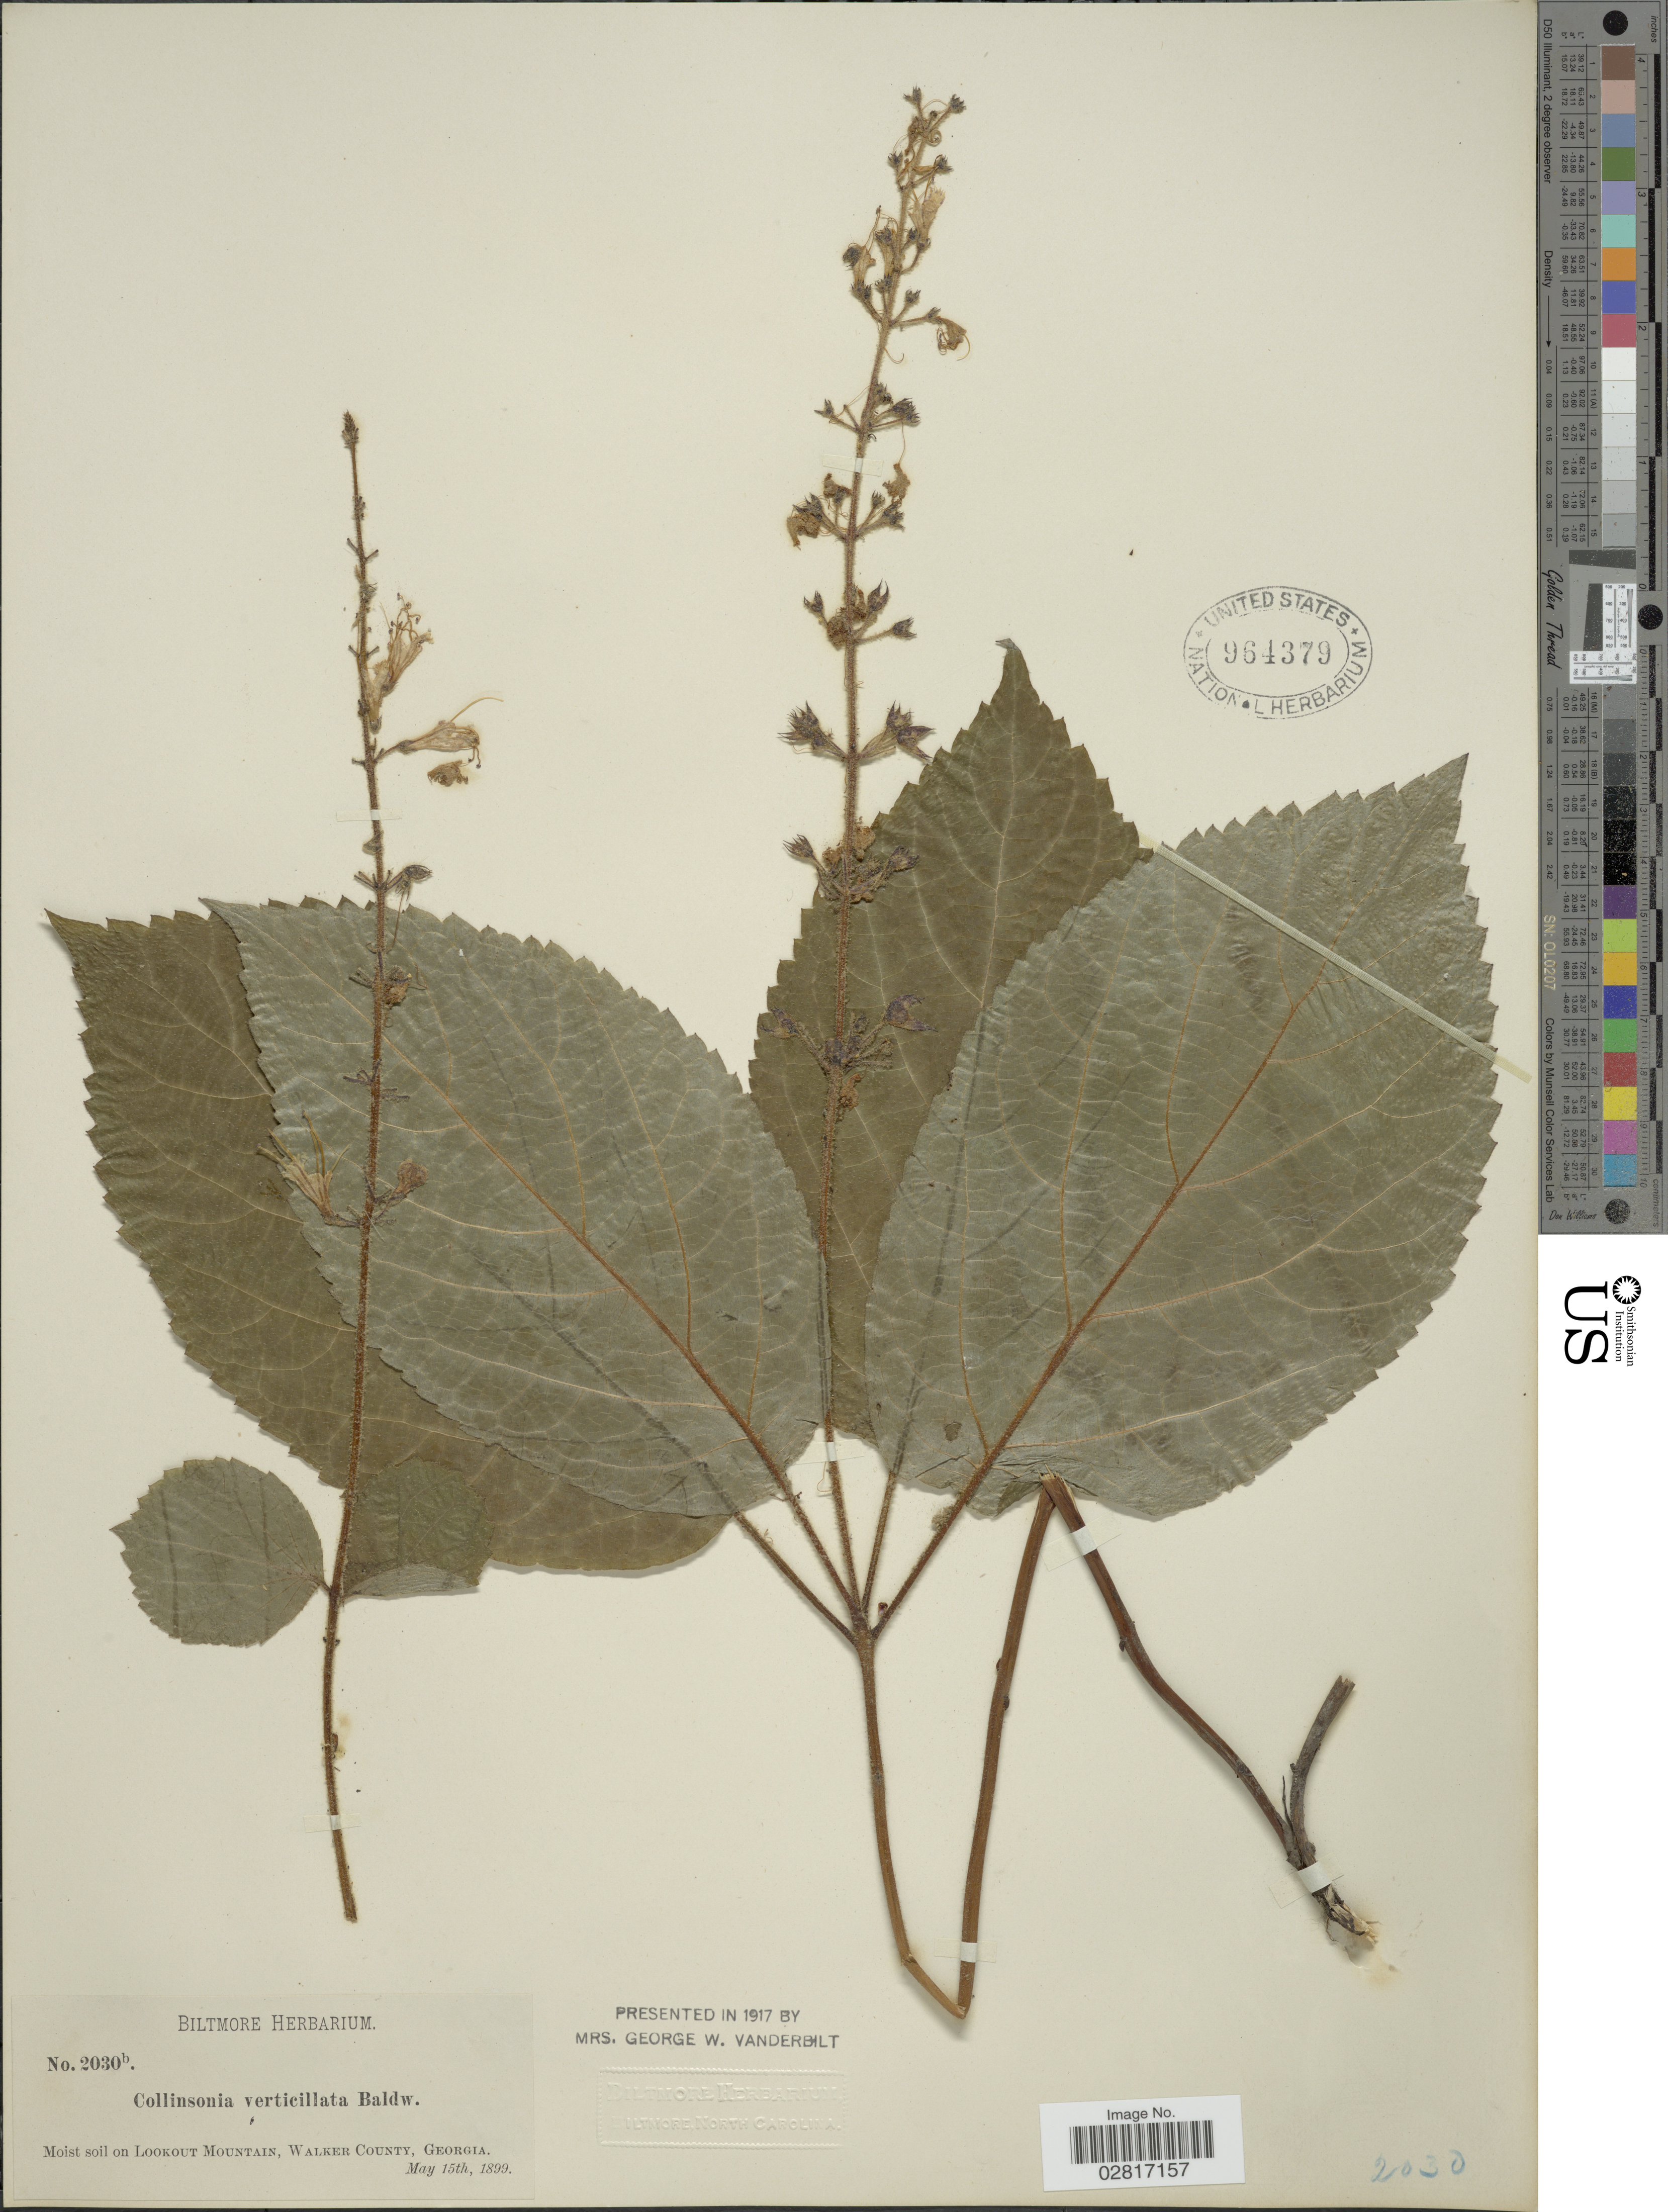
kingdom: Plantae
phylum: Tracheophyta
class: Magnoliopsida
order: Lamiales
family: Lamiaceae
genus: Collinsonia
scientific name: Collinsonia verticillata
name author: Baldwin ex Elliott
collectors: ex herb. Biltmore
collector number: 2030b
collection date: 1899-05-15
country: United States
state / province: Georgia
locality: Lookout Mountain, Walker County.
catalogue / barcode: US 964379